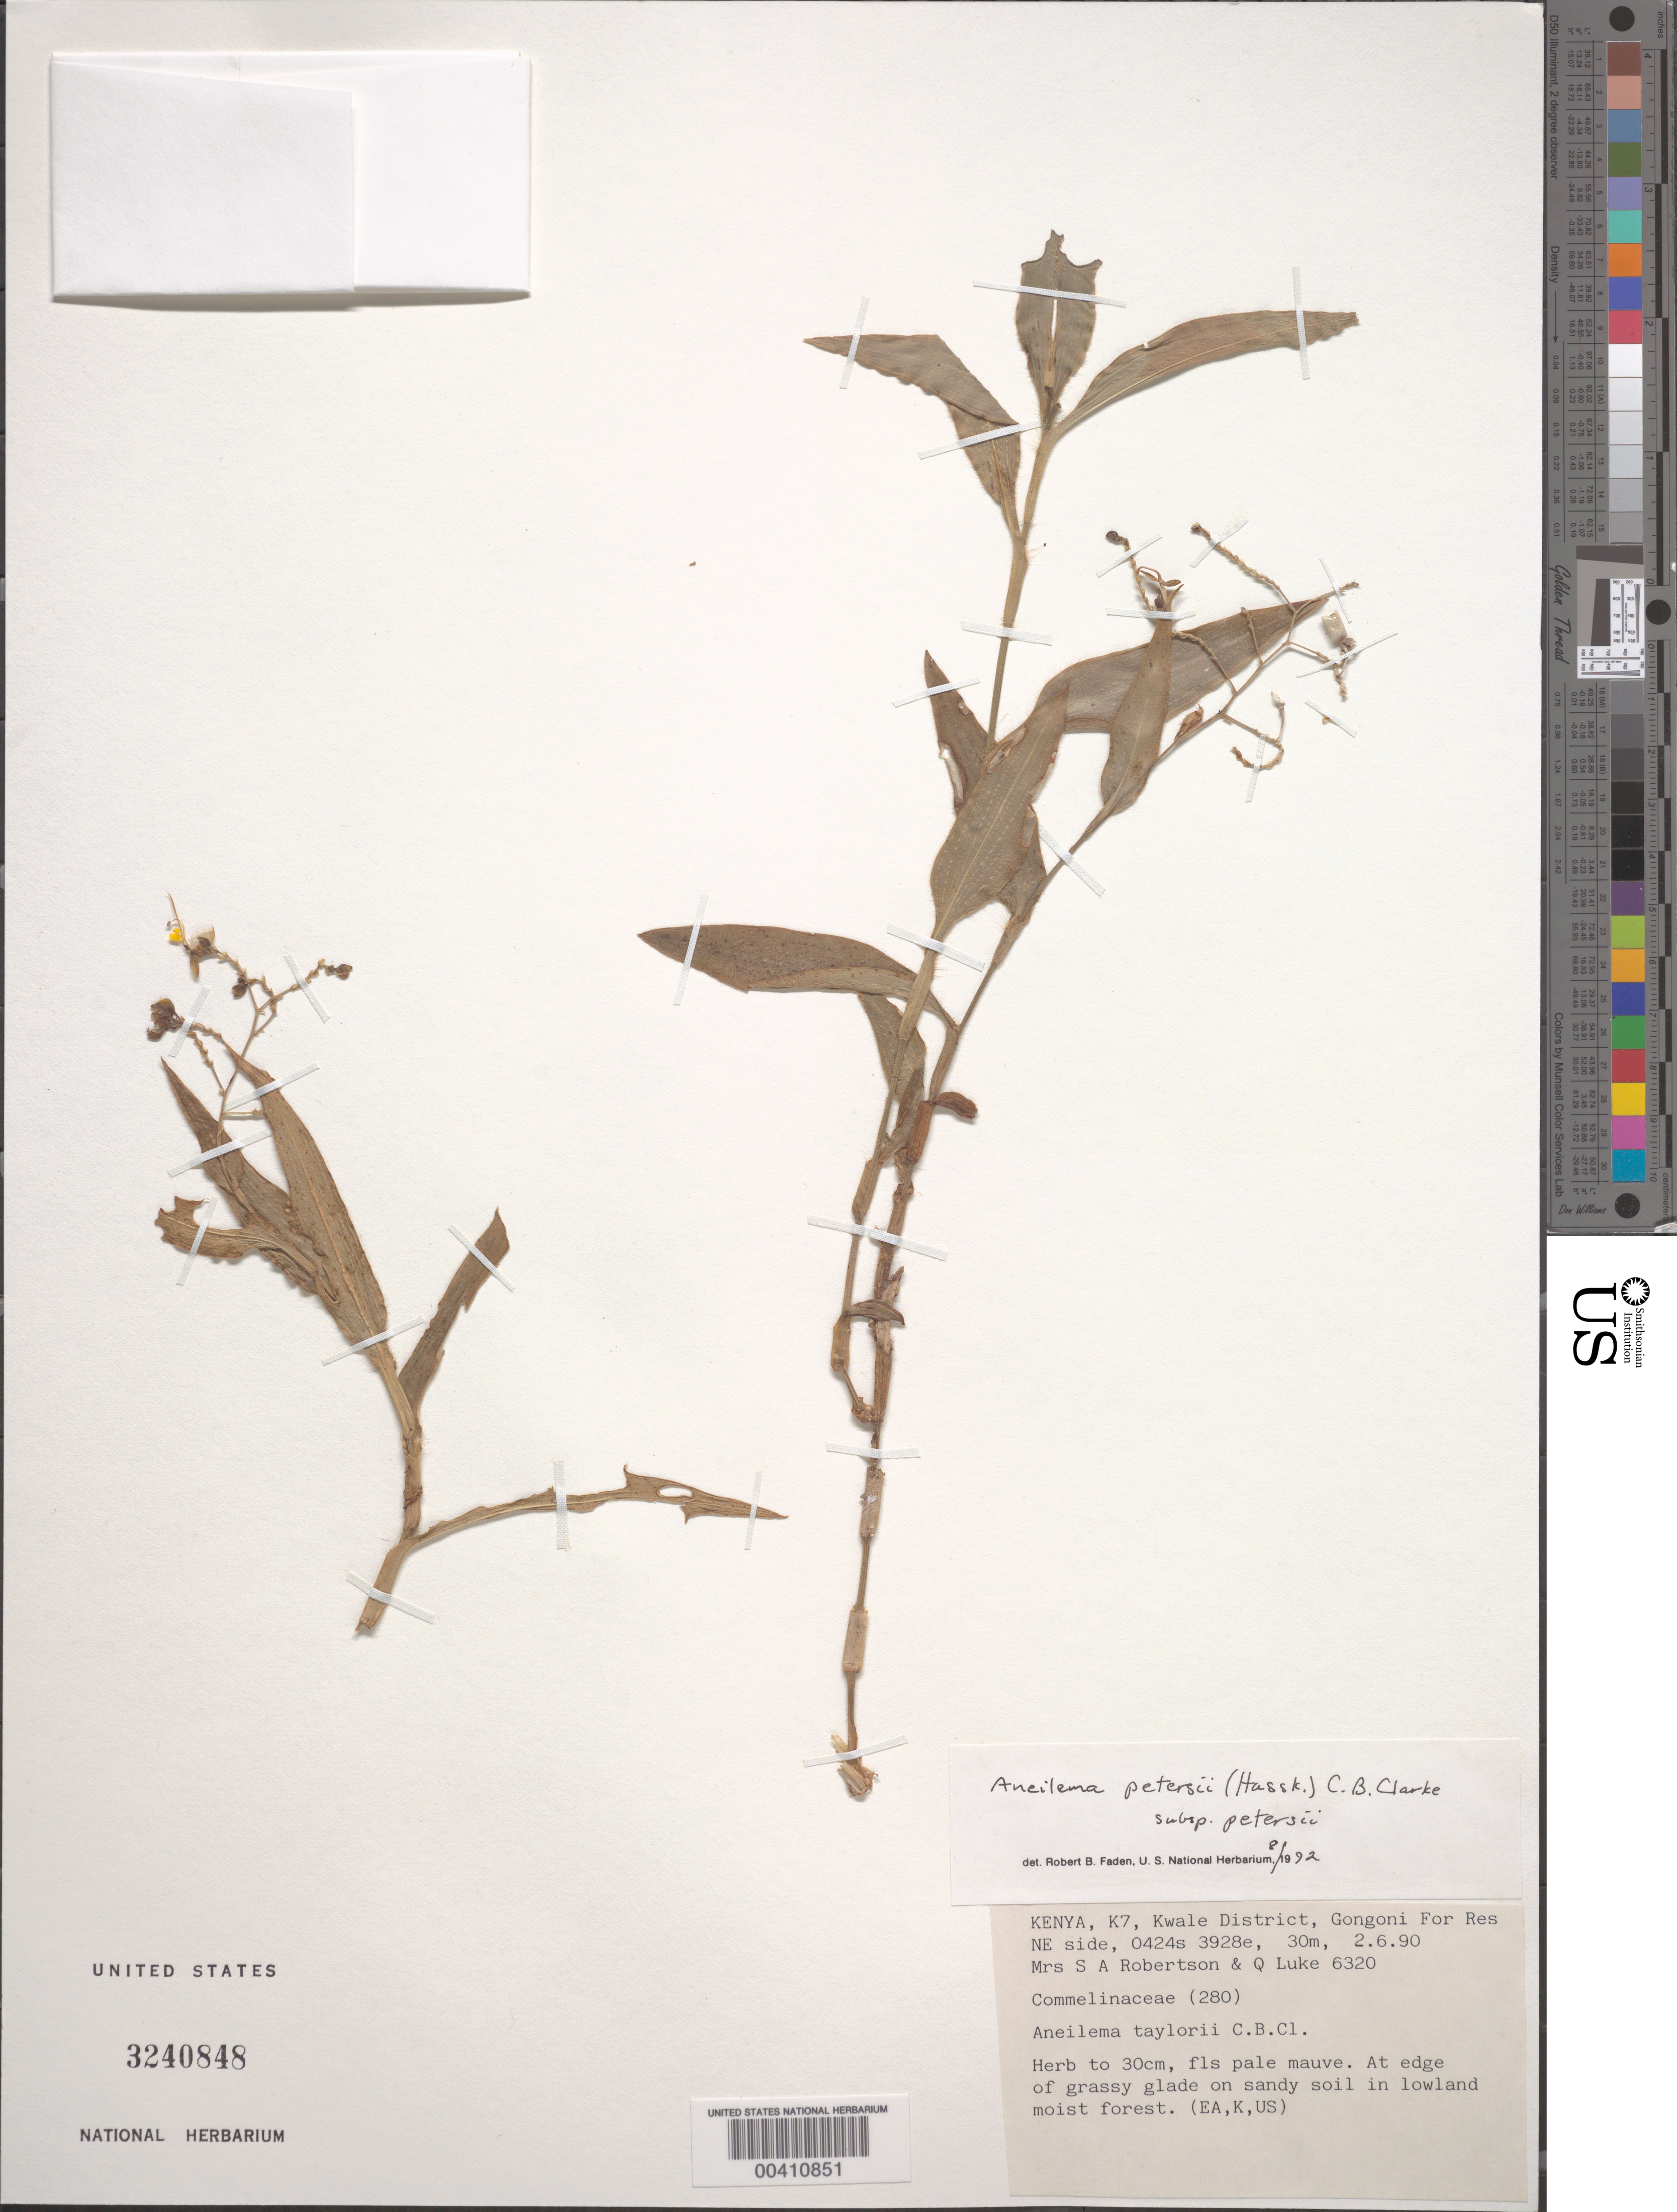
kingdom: Plantae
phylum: Tracheophyta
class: Liliopsida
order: Commelinales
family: Commelinaceae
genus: Aneilema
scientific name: Aneilema petersii subsp. petersii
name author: (Hassk.) C.B. Clarke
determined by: Faden, Robert B., (US), Smithsonian Institution - National Museum of Natural History (UNITED STATES)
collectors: Mrs. S. A. Robertson & Q. Luke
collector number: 6320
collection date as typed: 02 Jun 1990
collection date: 1990-06-02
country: Kenya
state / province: Kwale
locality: K7, kwale district, gongoni forest reserve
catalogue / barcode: US 3240848